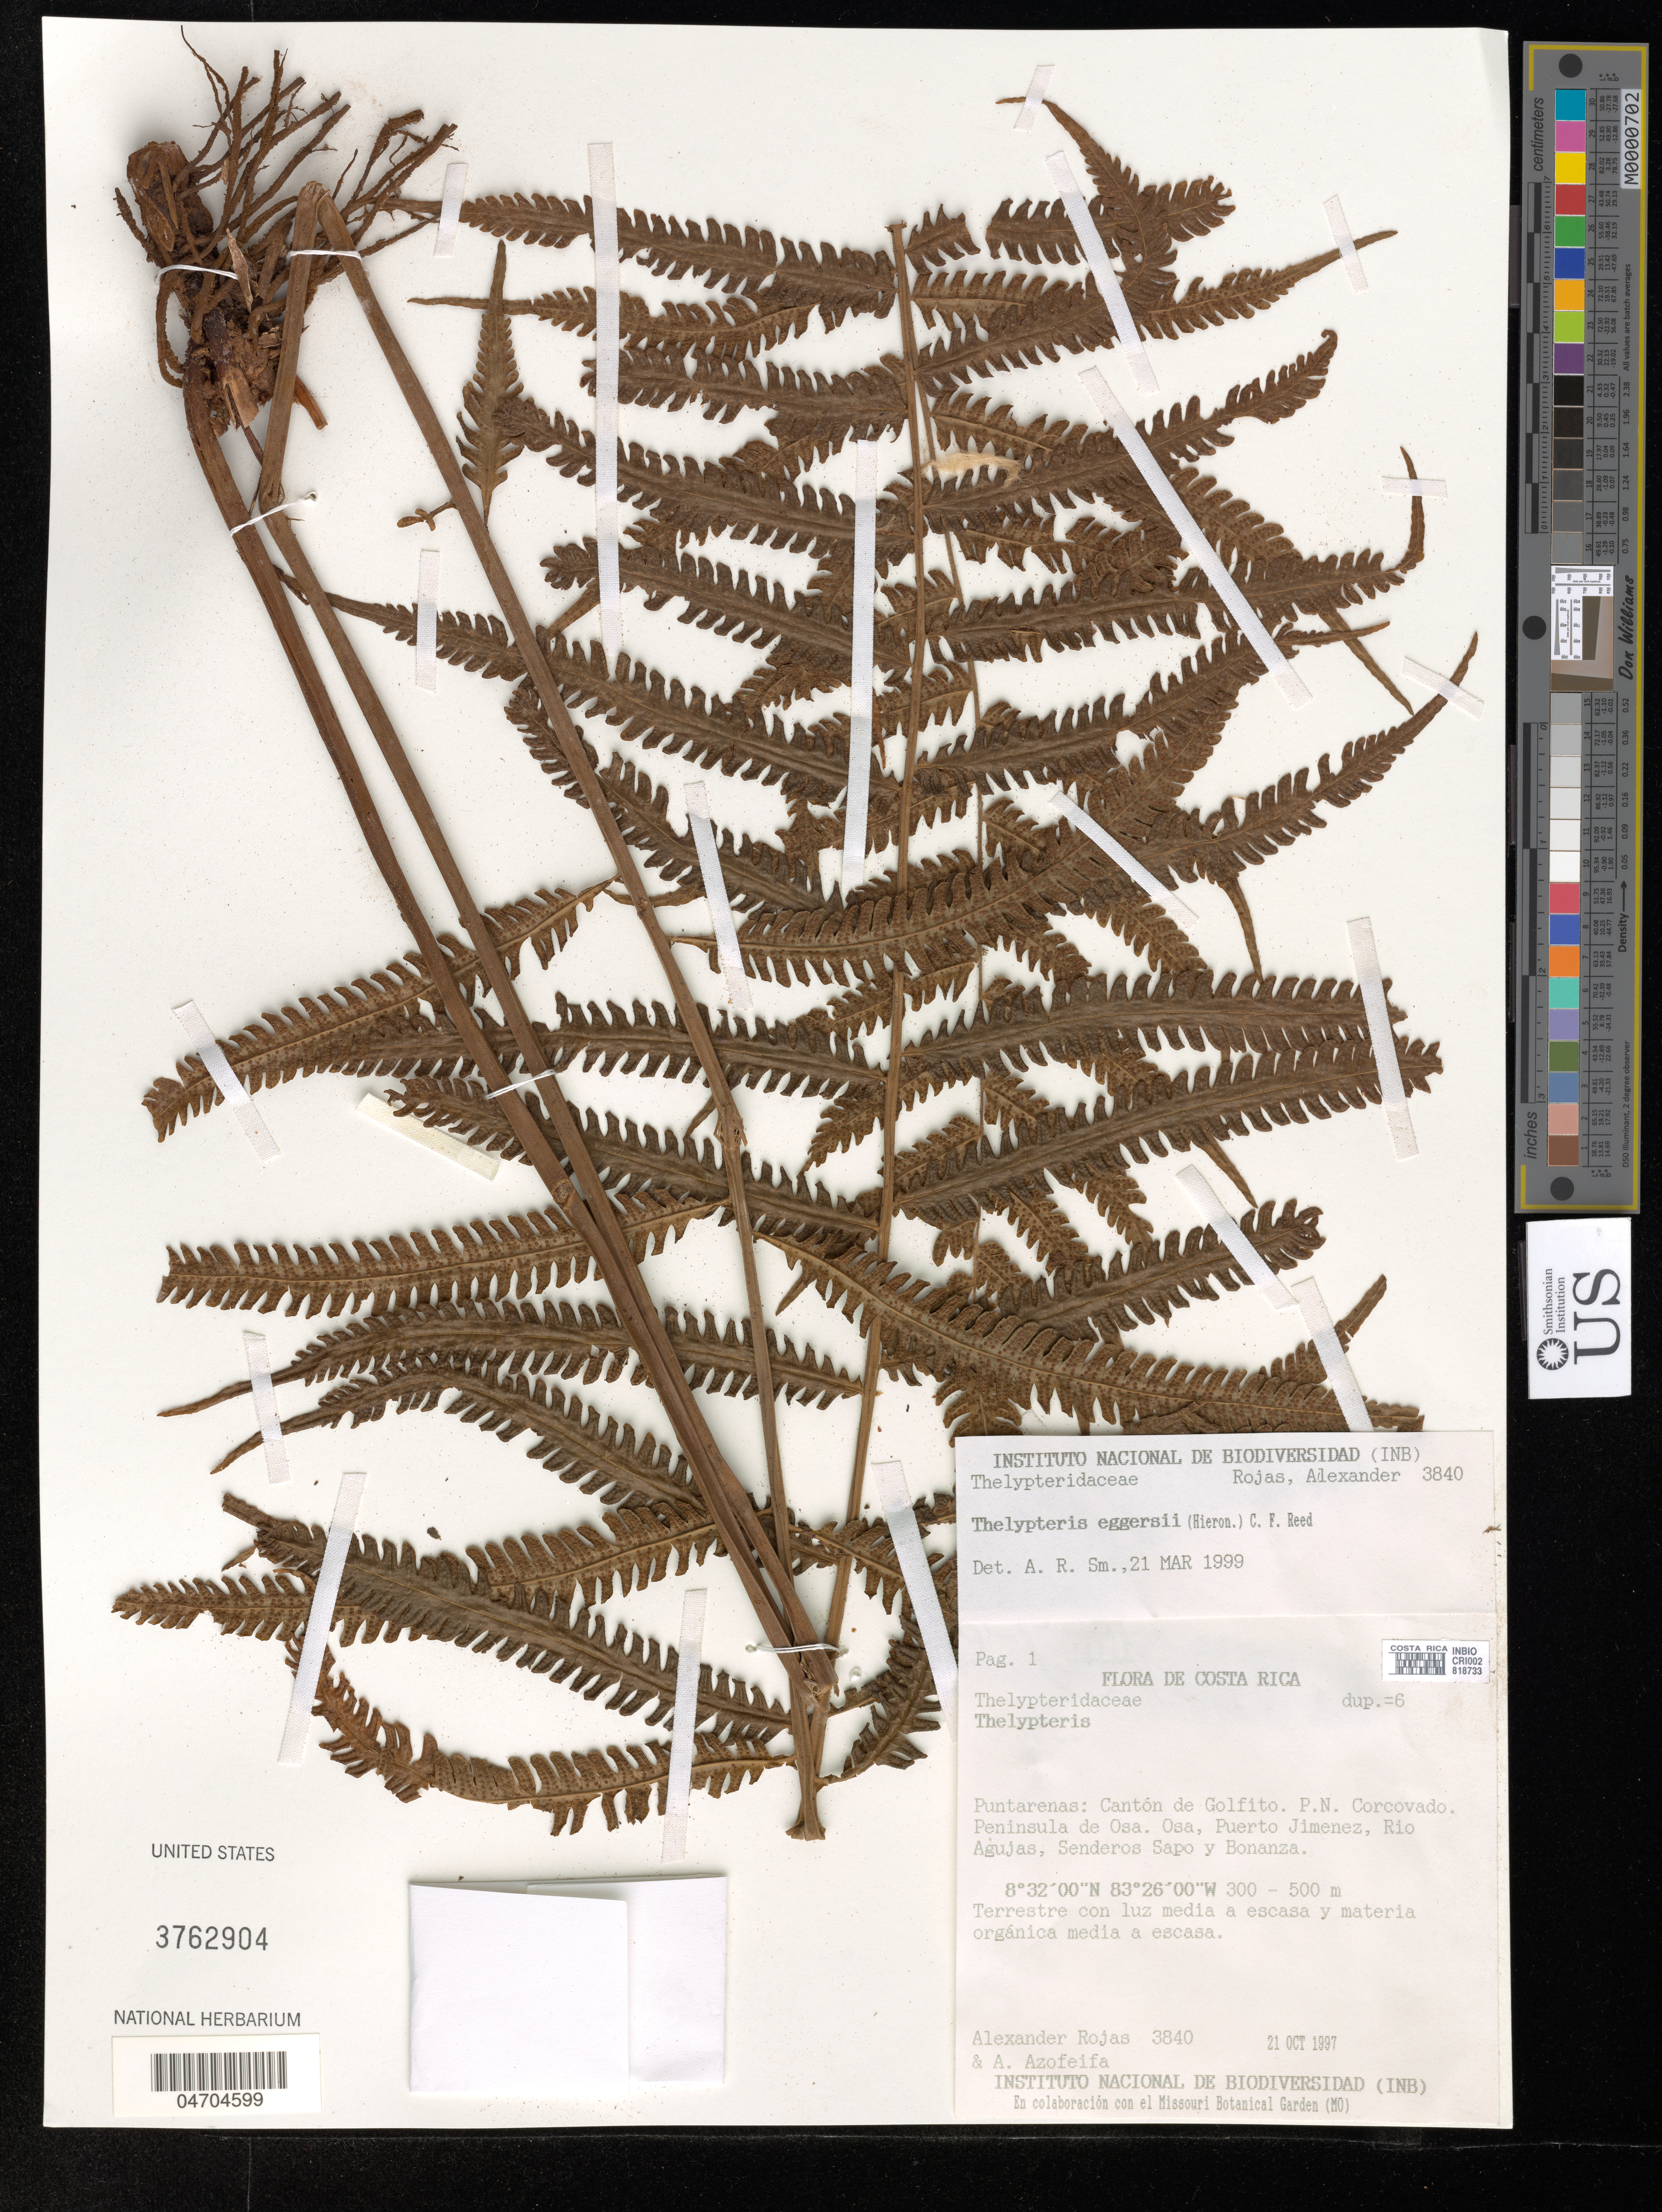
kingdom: Plantae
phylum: Tracheophyta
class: Polypodiopsida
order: Polypodiales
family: Thelypteridaceae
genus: Thelypteris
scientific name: Thelypteris eggersii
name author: (Hieron.) Red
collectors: A. Rojas & A. Azofeifa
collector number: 3840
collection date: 1997-10-21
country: Costa Rica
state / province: Puntarenas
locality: Cantón de Golfito. P. N. Corcovado. Peninsula de Osa. Osa, Puerto Jimenez, Rio Agujas, Senderos Sapo y Bonanza.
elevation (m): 300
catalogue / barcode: US 3762904